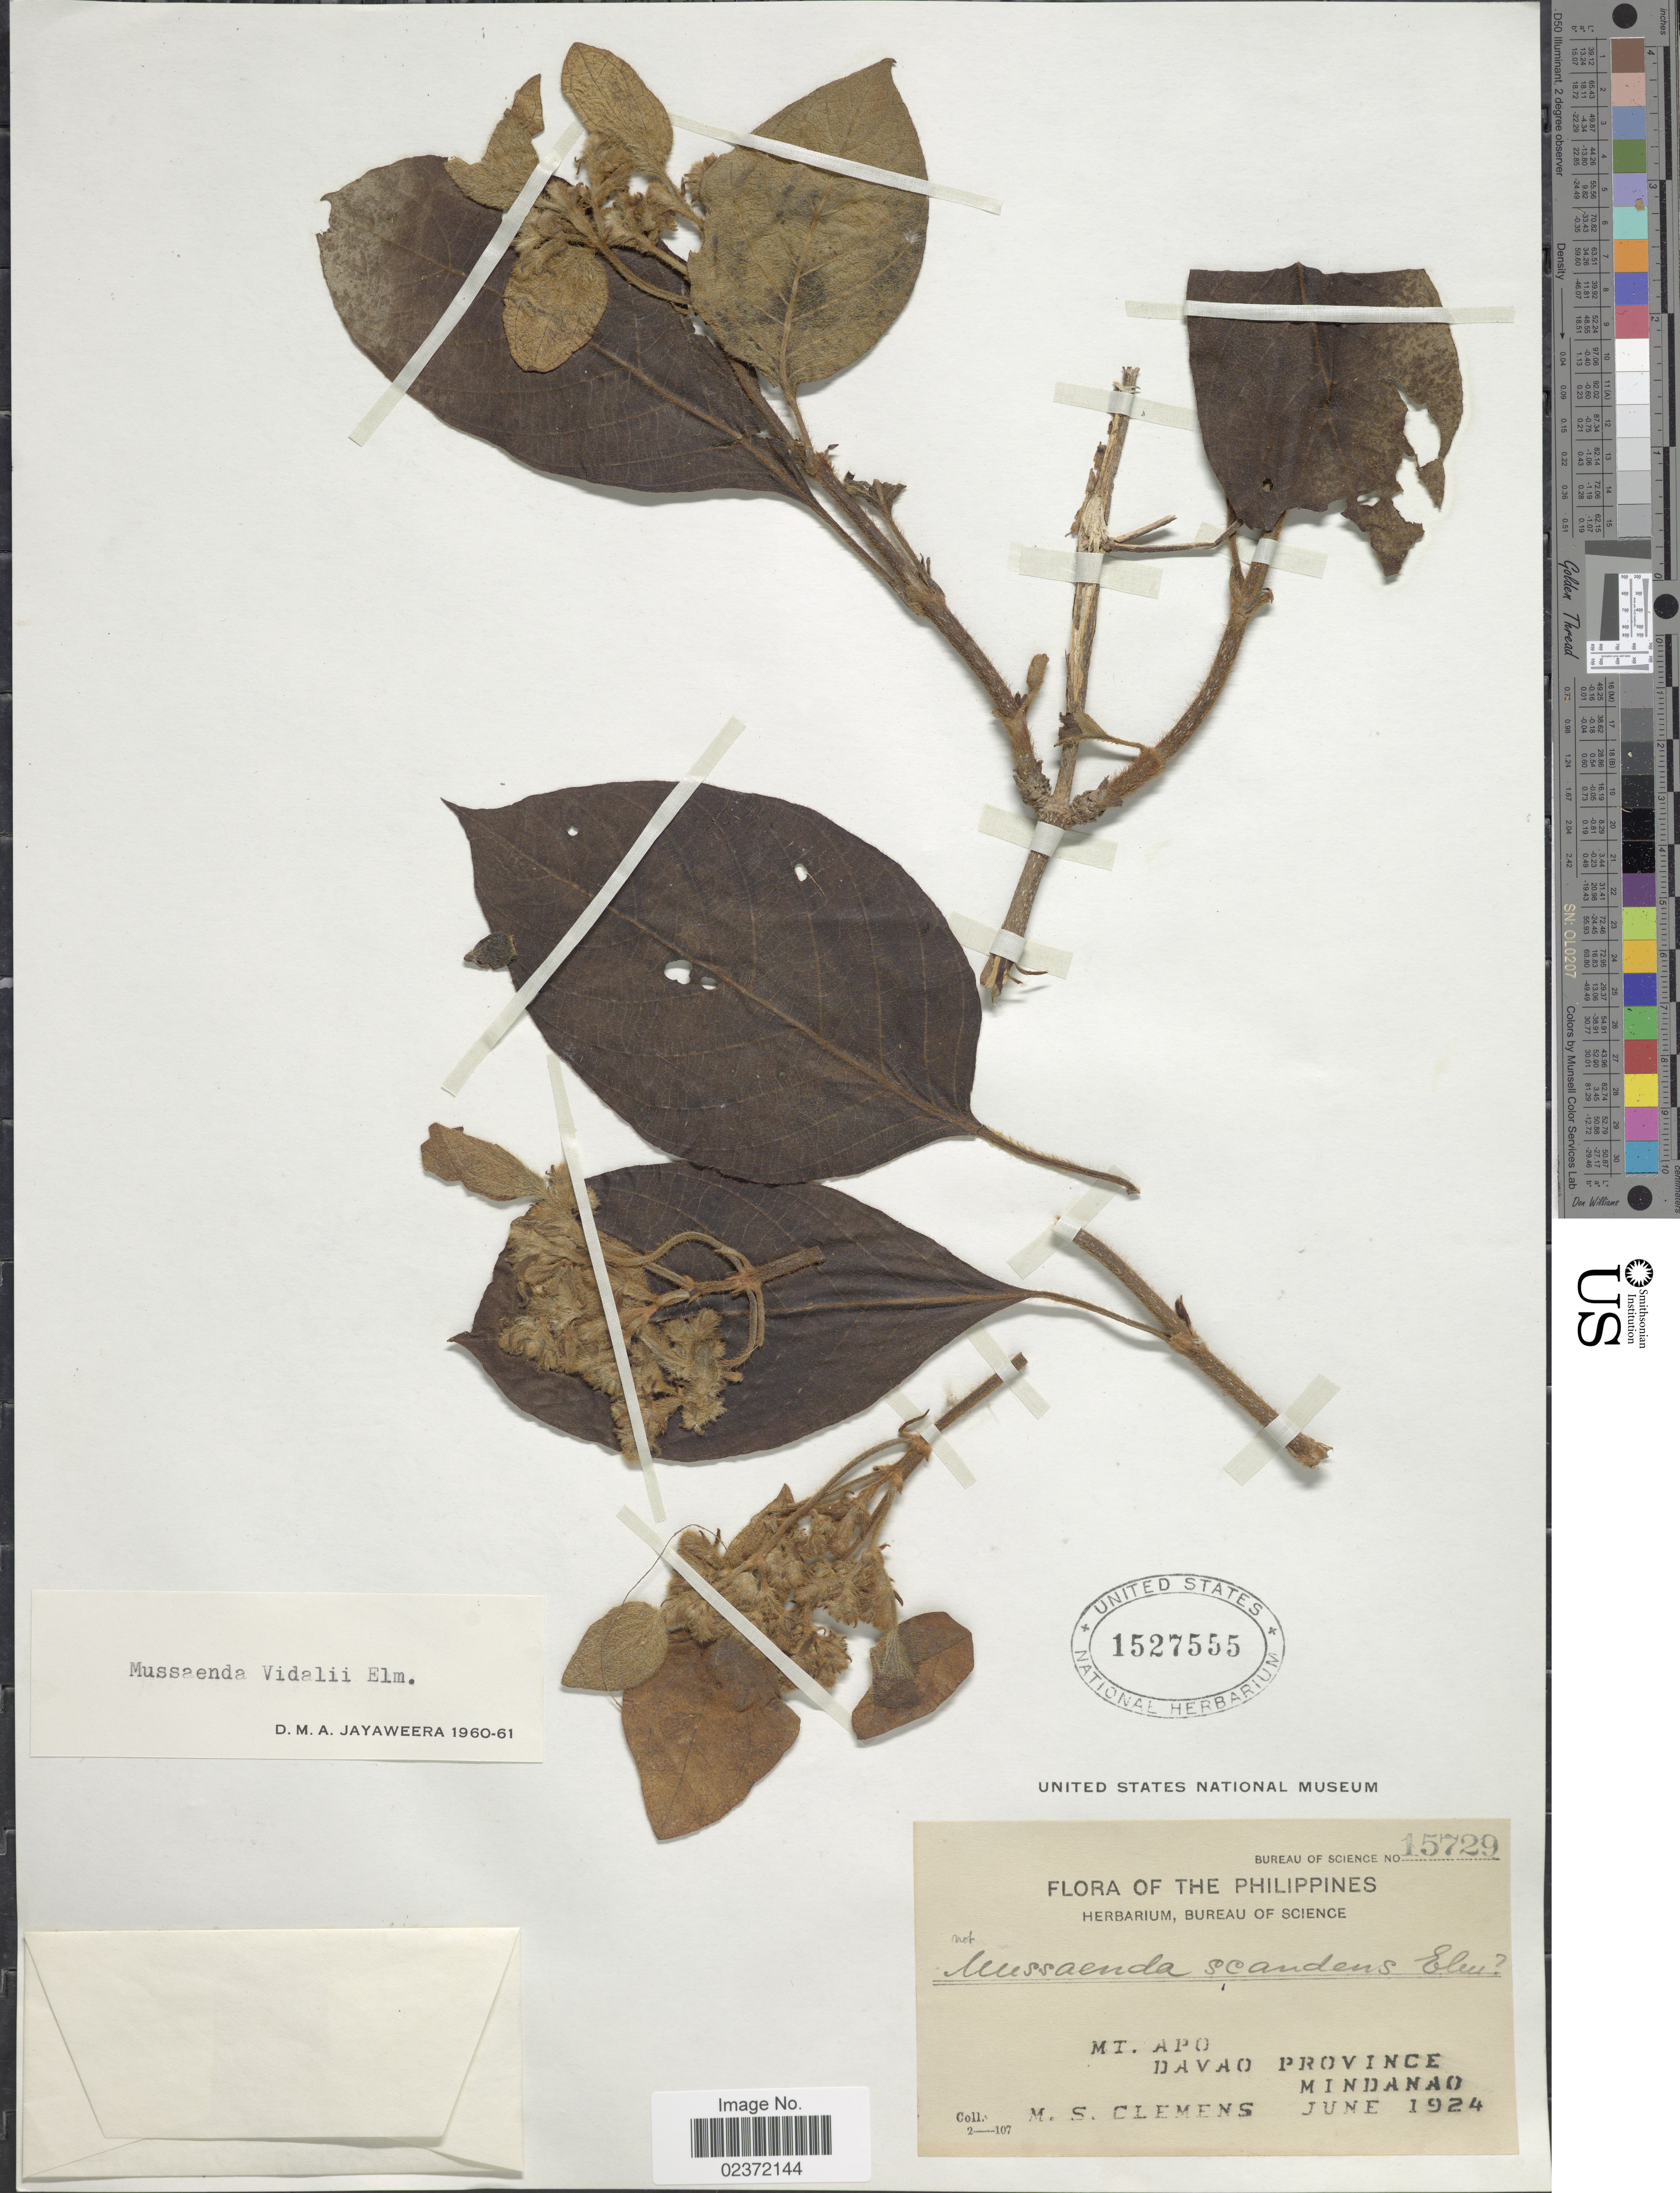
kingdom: Plantae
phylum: Tracheophyta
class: Magnoliopsida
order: Gentianales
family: Rubiaceae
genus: Mussaenda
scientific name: Mussaenda vidalii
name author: Elmer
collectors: M. S. Clemens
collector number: Bureau of Science 15729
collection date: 1924-06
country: Philippines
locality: Mt. Apo. Davao Province, Mindanao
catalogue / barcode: US 1527555